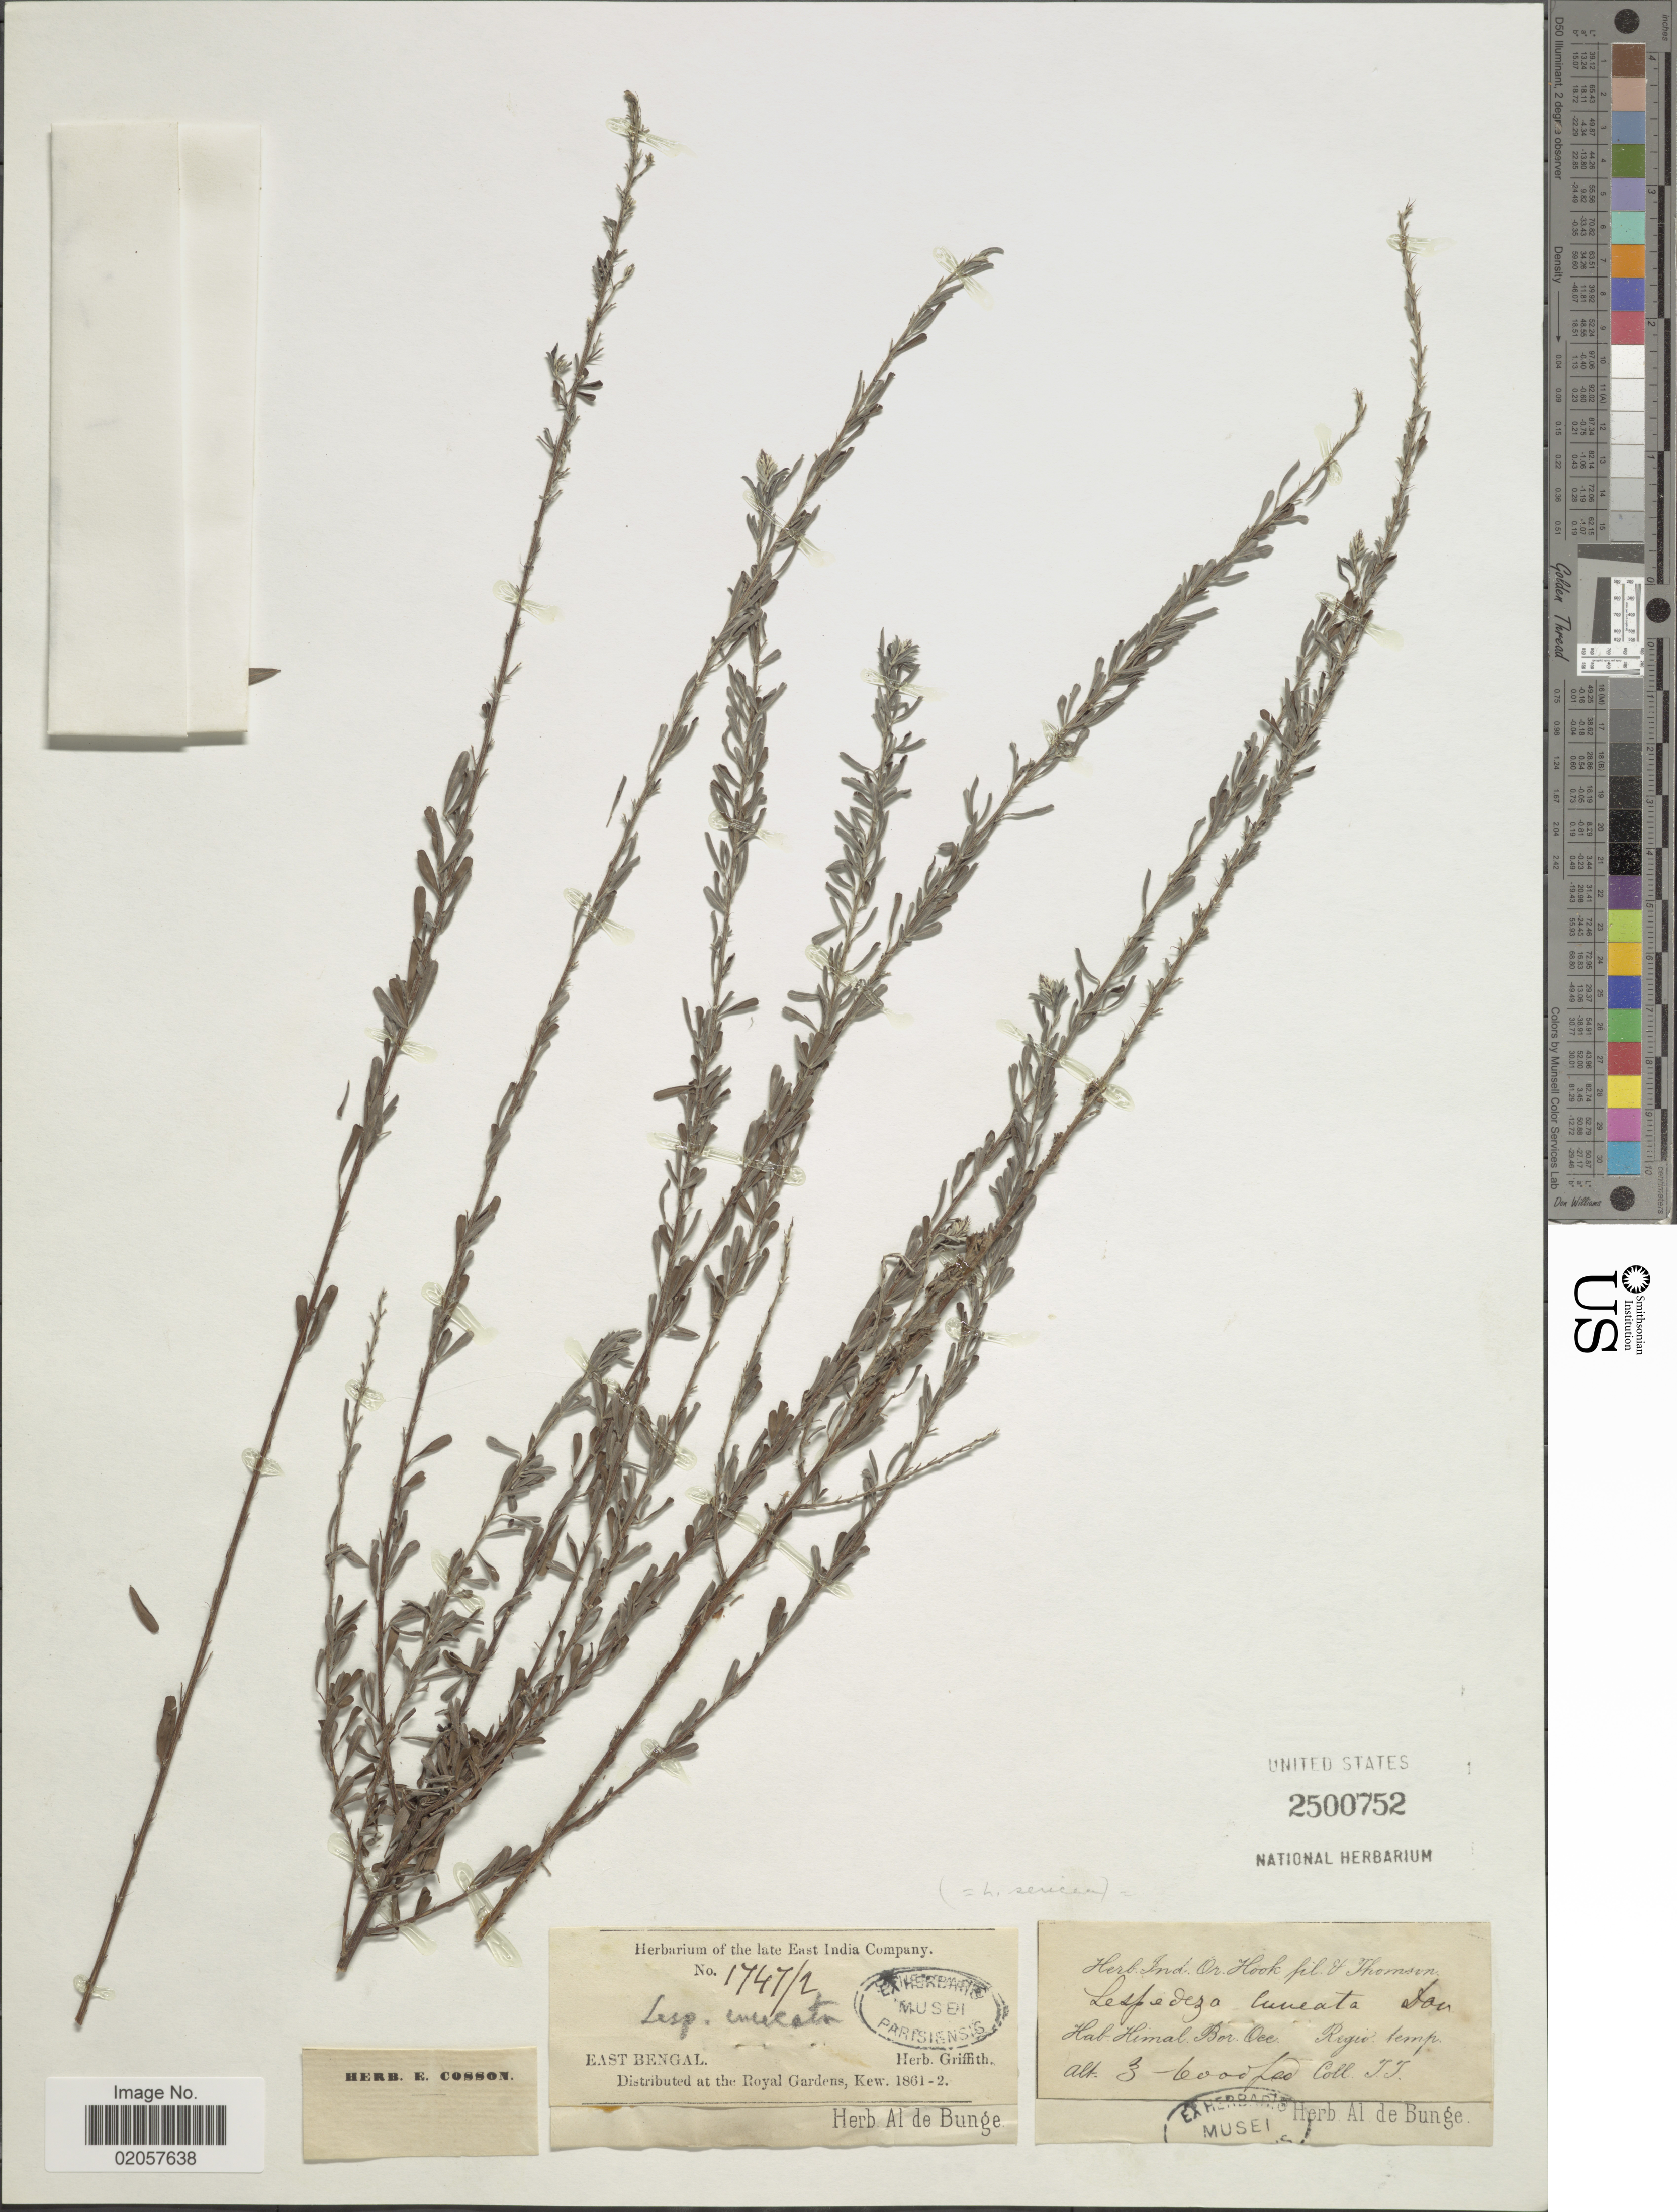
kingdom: Plantae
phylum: Tracheophyta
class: Magnoliopsida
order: Fabales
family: Fabaceae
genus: Lespedeza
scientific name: Lespedeza cuneata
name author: (Dum. Cours.) G. Don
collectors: T. Thomson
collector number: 1747/2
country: India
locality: Himal. Bor. Occ., Regio. temp.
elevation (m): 914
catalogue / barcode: US 2500752